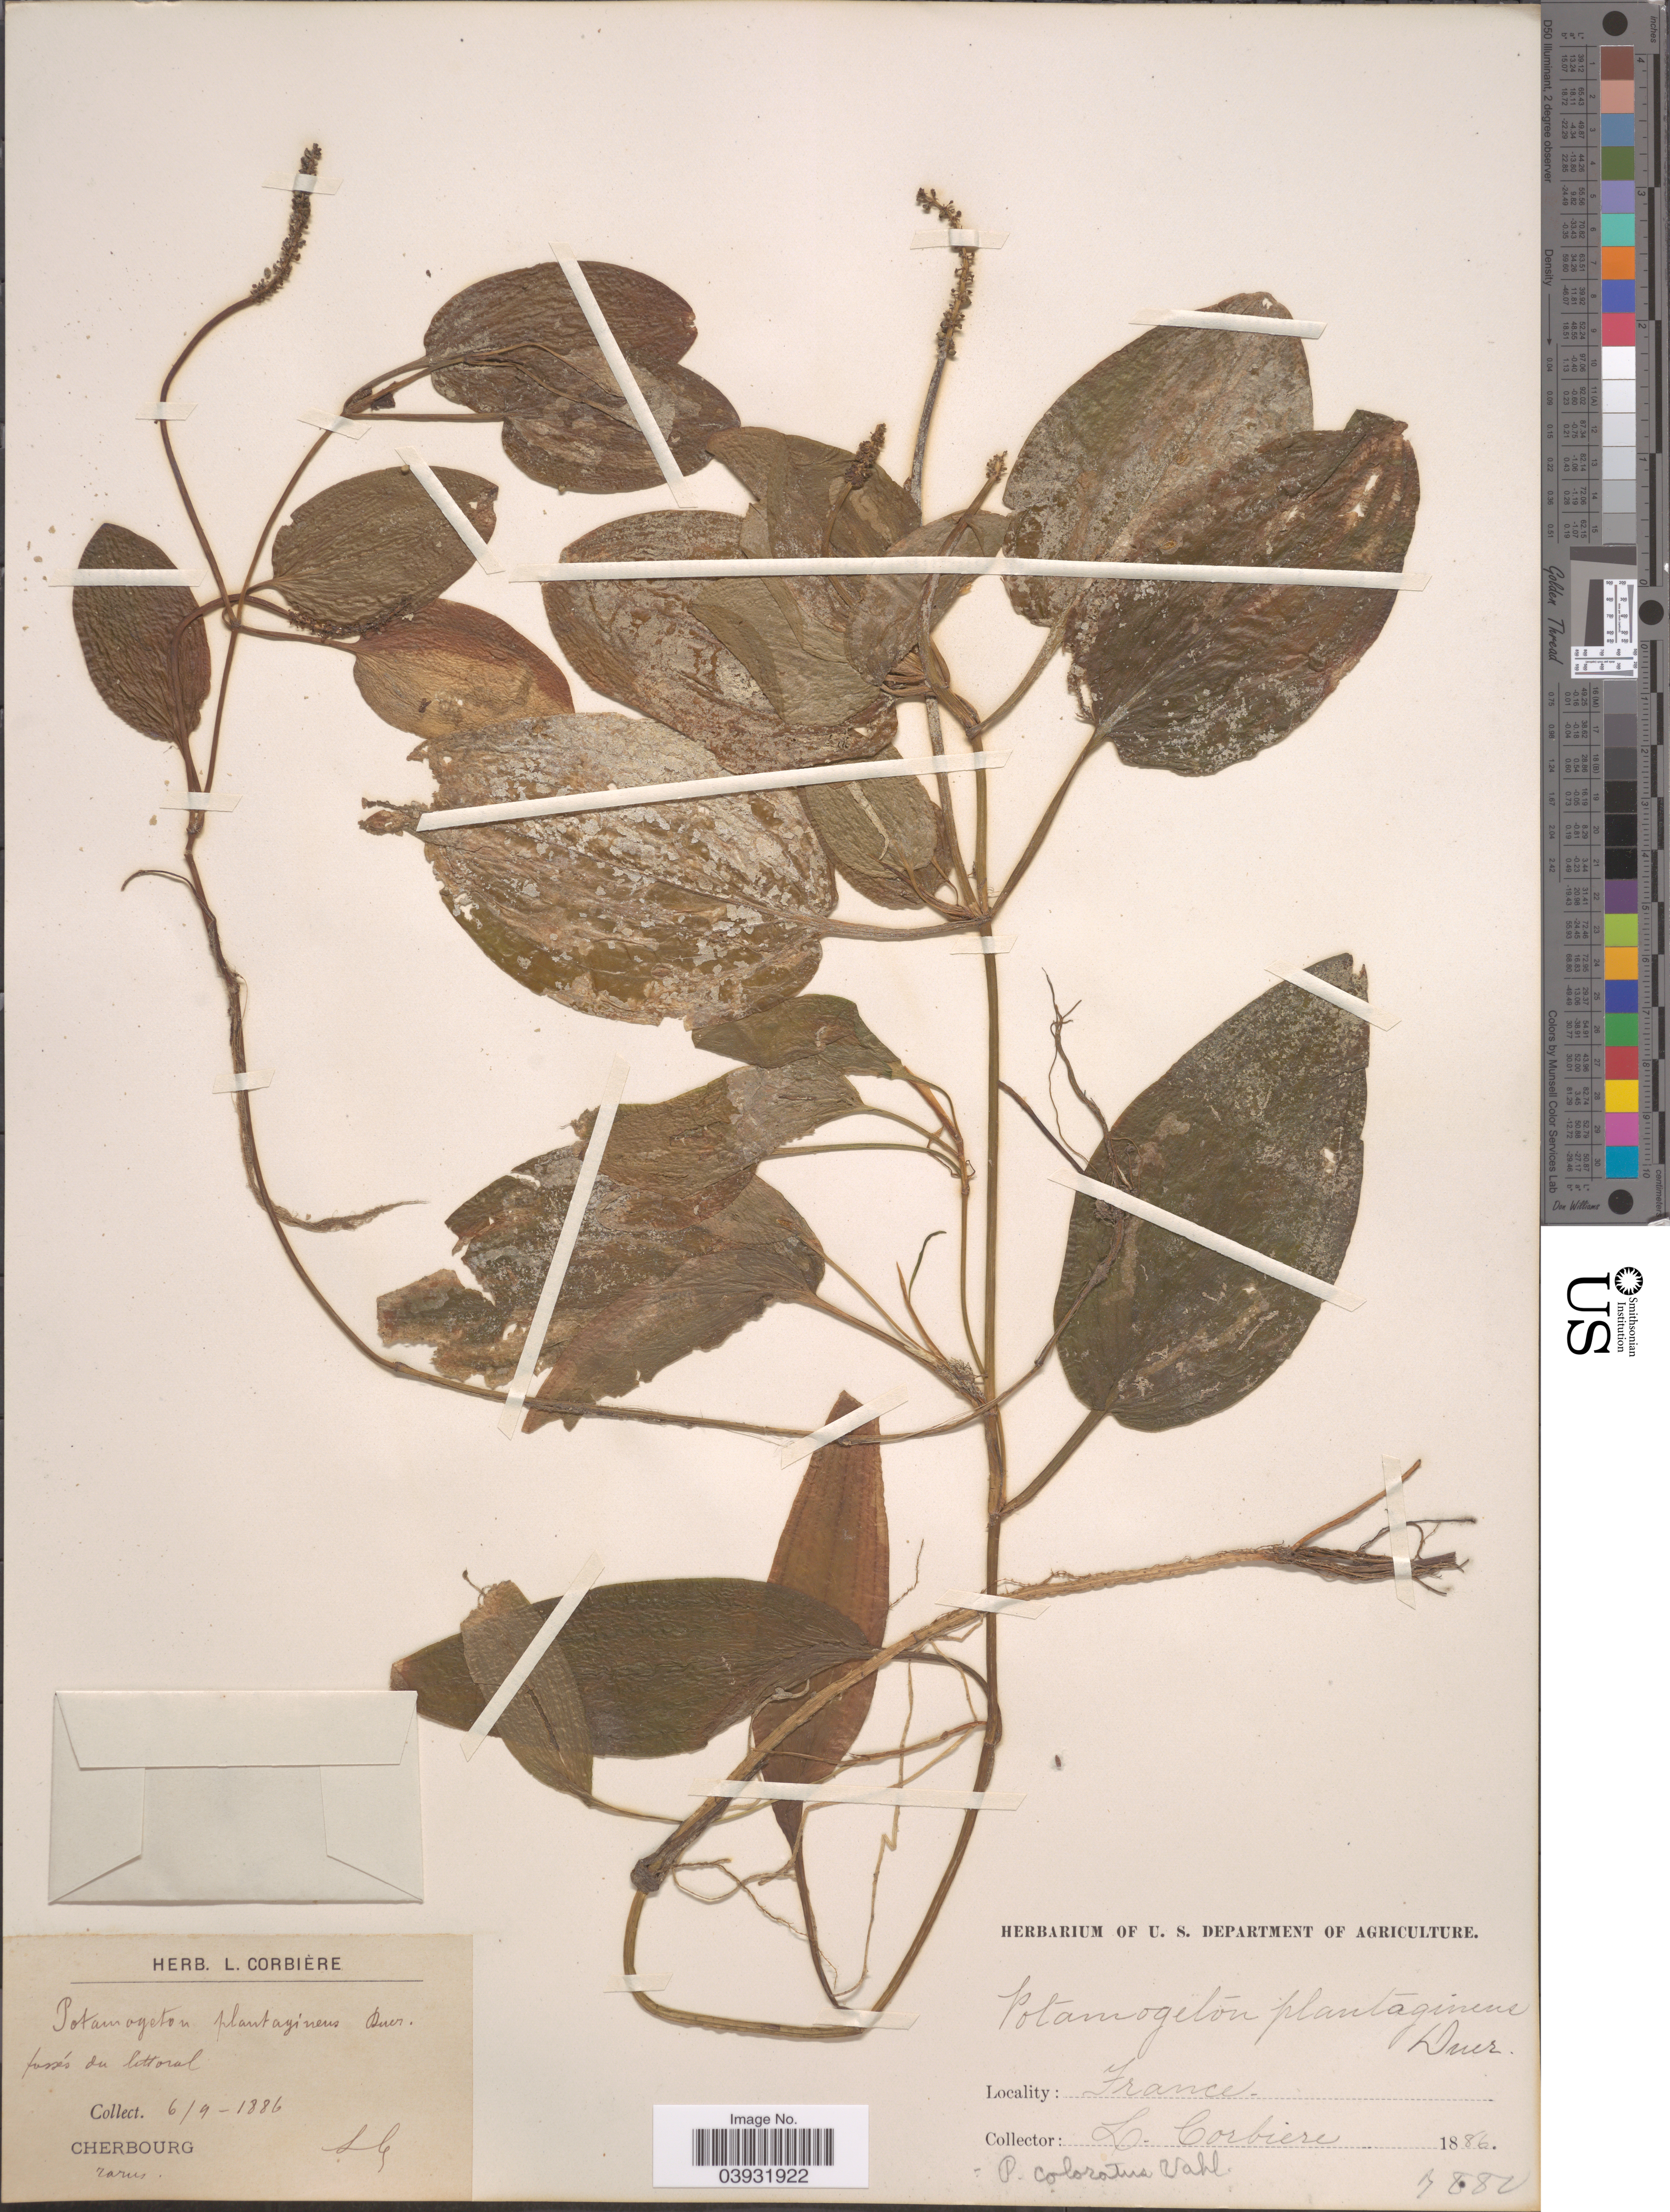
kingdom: Plantae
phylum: Tracheophyta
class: Liliopsida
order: Alismatales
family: Potamogetonaceae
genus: Potamogeton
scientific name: Potamogeton coloratus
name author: Hagstr.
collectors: L. Corbière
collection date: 1886-09-06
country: France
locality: Cherbourg.